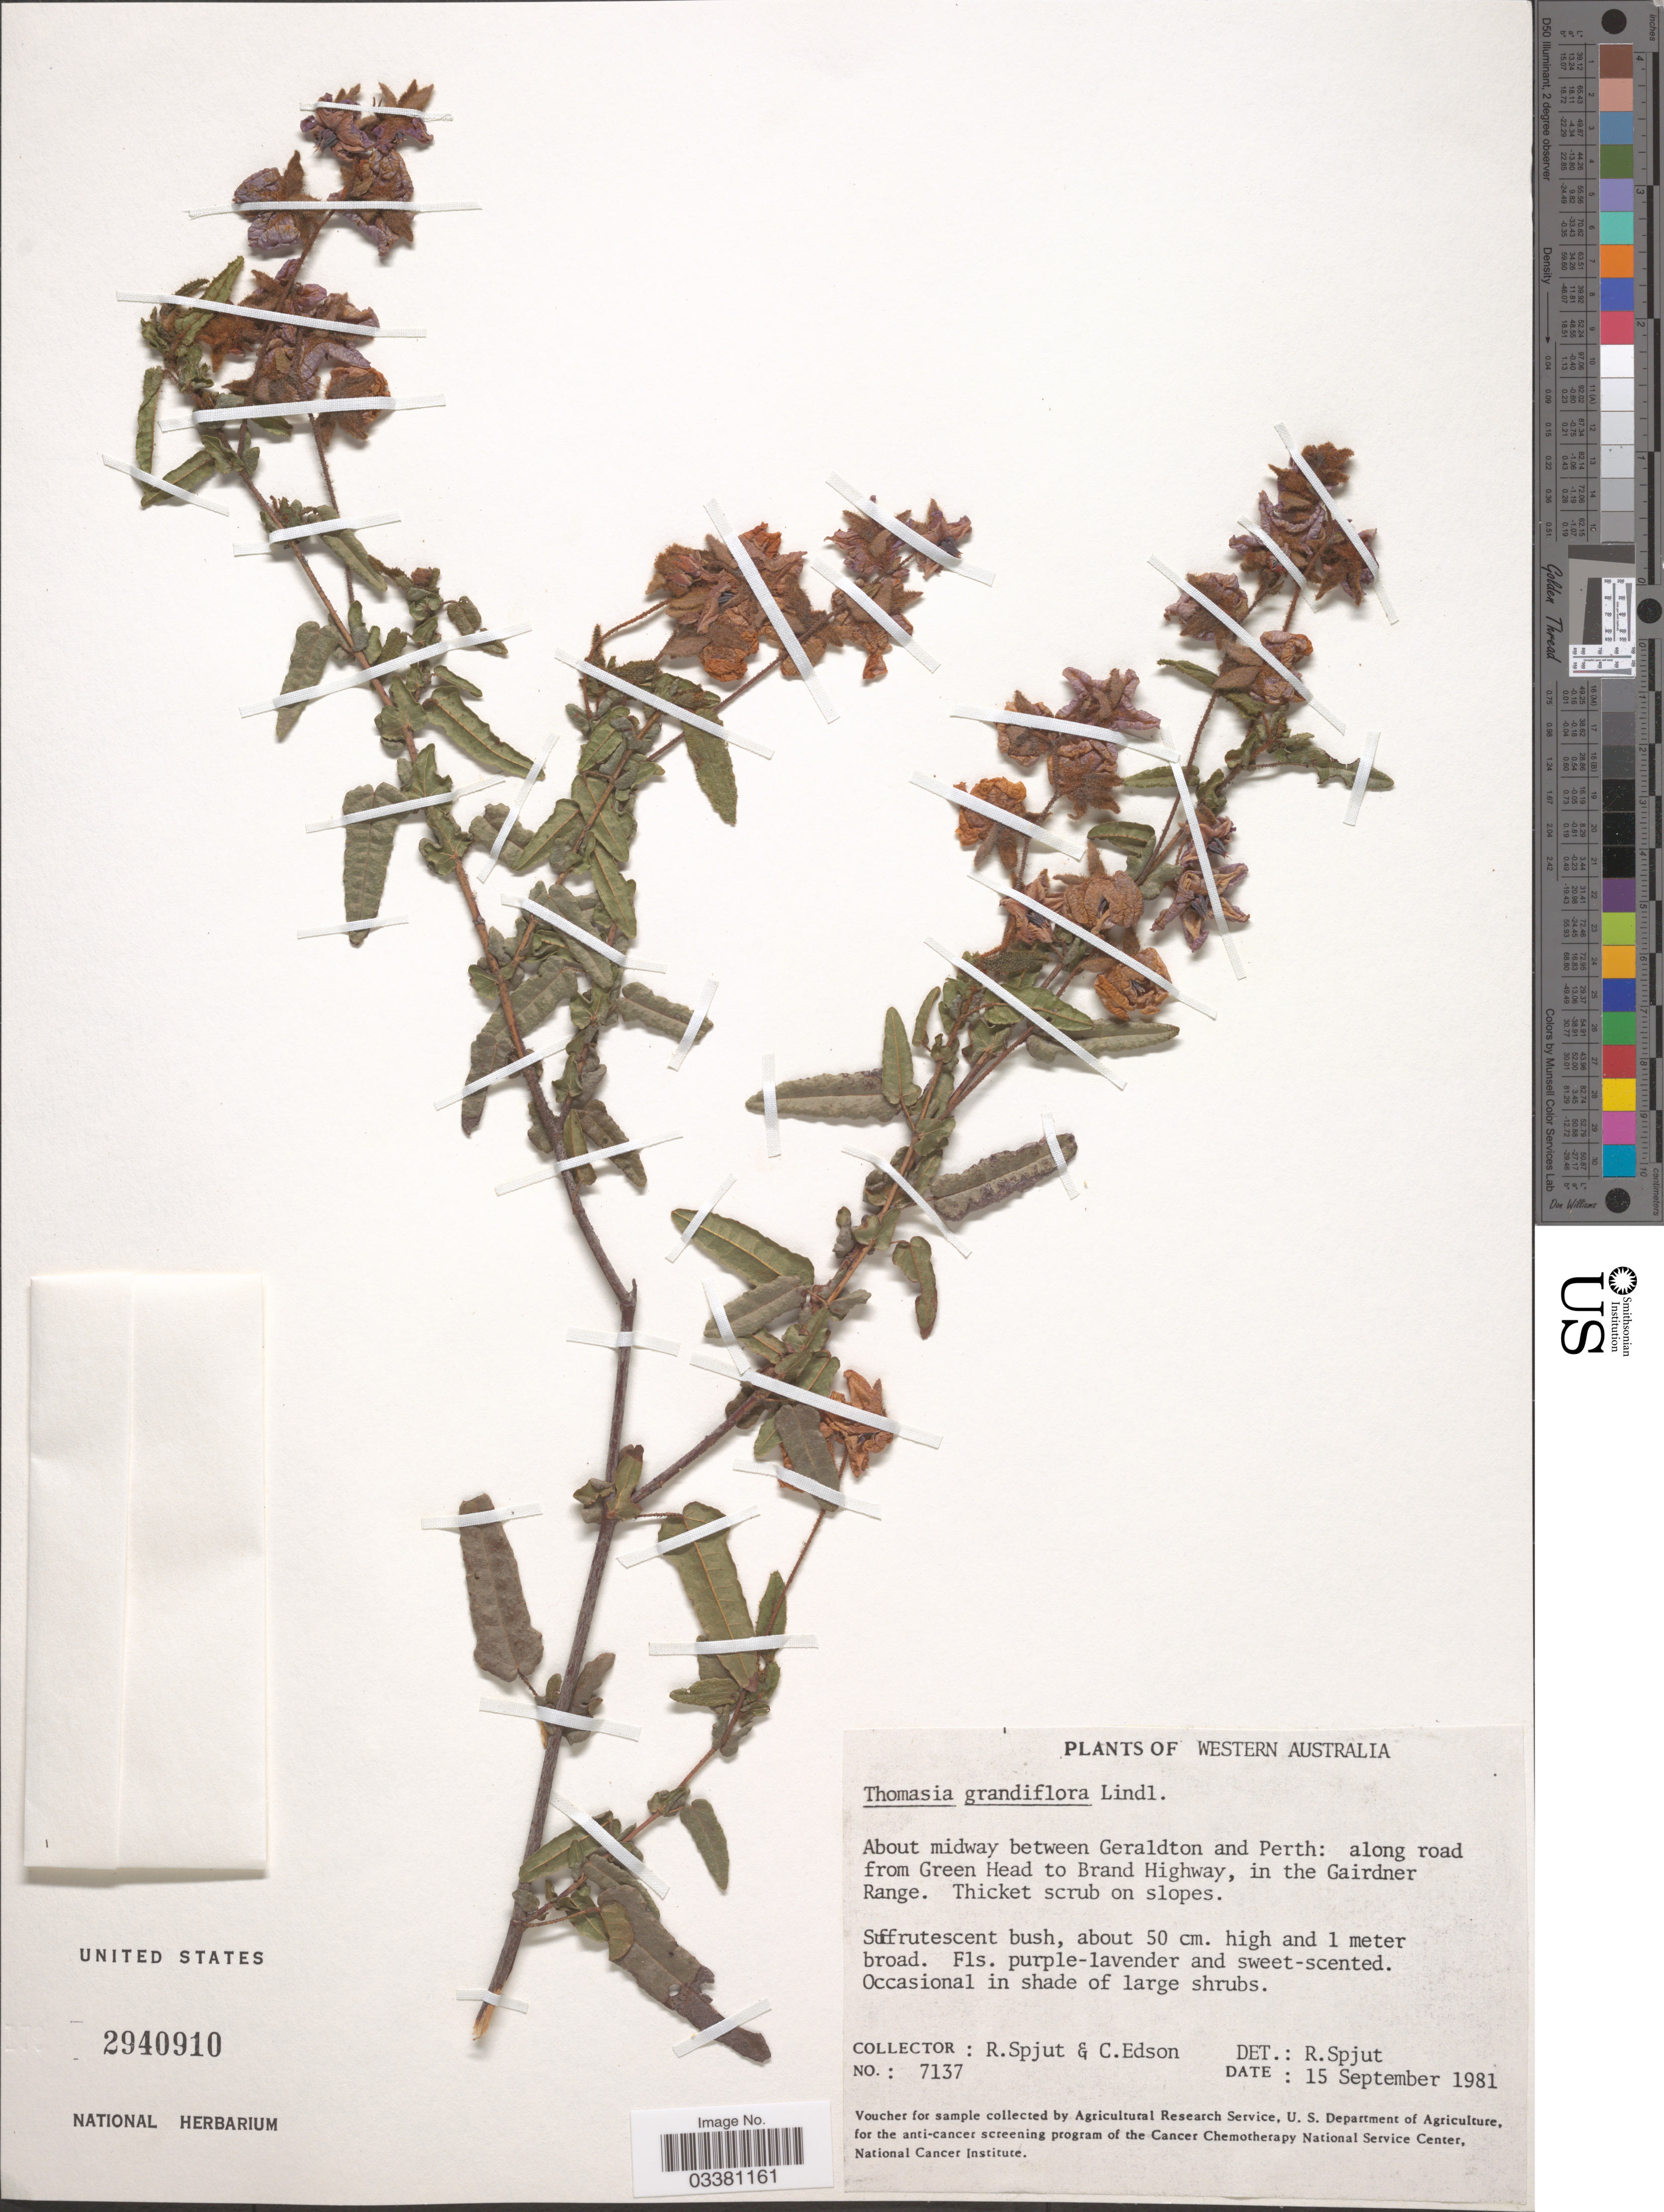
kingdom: Plantae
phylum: Tracheophyta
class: Magnoliopsida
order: Malvales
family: Malvaceae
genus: Thomasia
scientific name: Thomasia grandiflora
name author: Lindl.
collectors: R. Spjut & C. Edson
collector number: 7137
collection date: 1981-09-15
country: Australia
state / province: Western Australia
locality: Anout midway between Geraldton and Perth: along road from Green Head to Brand Highway, in the Gairdner Range.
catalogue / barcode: US 2940910